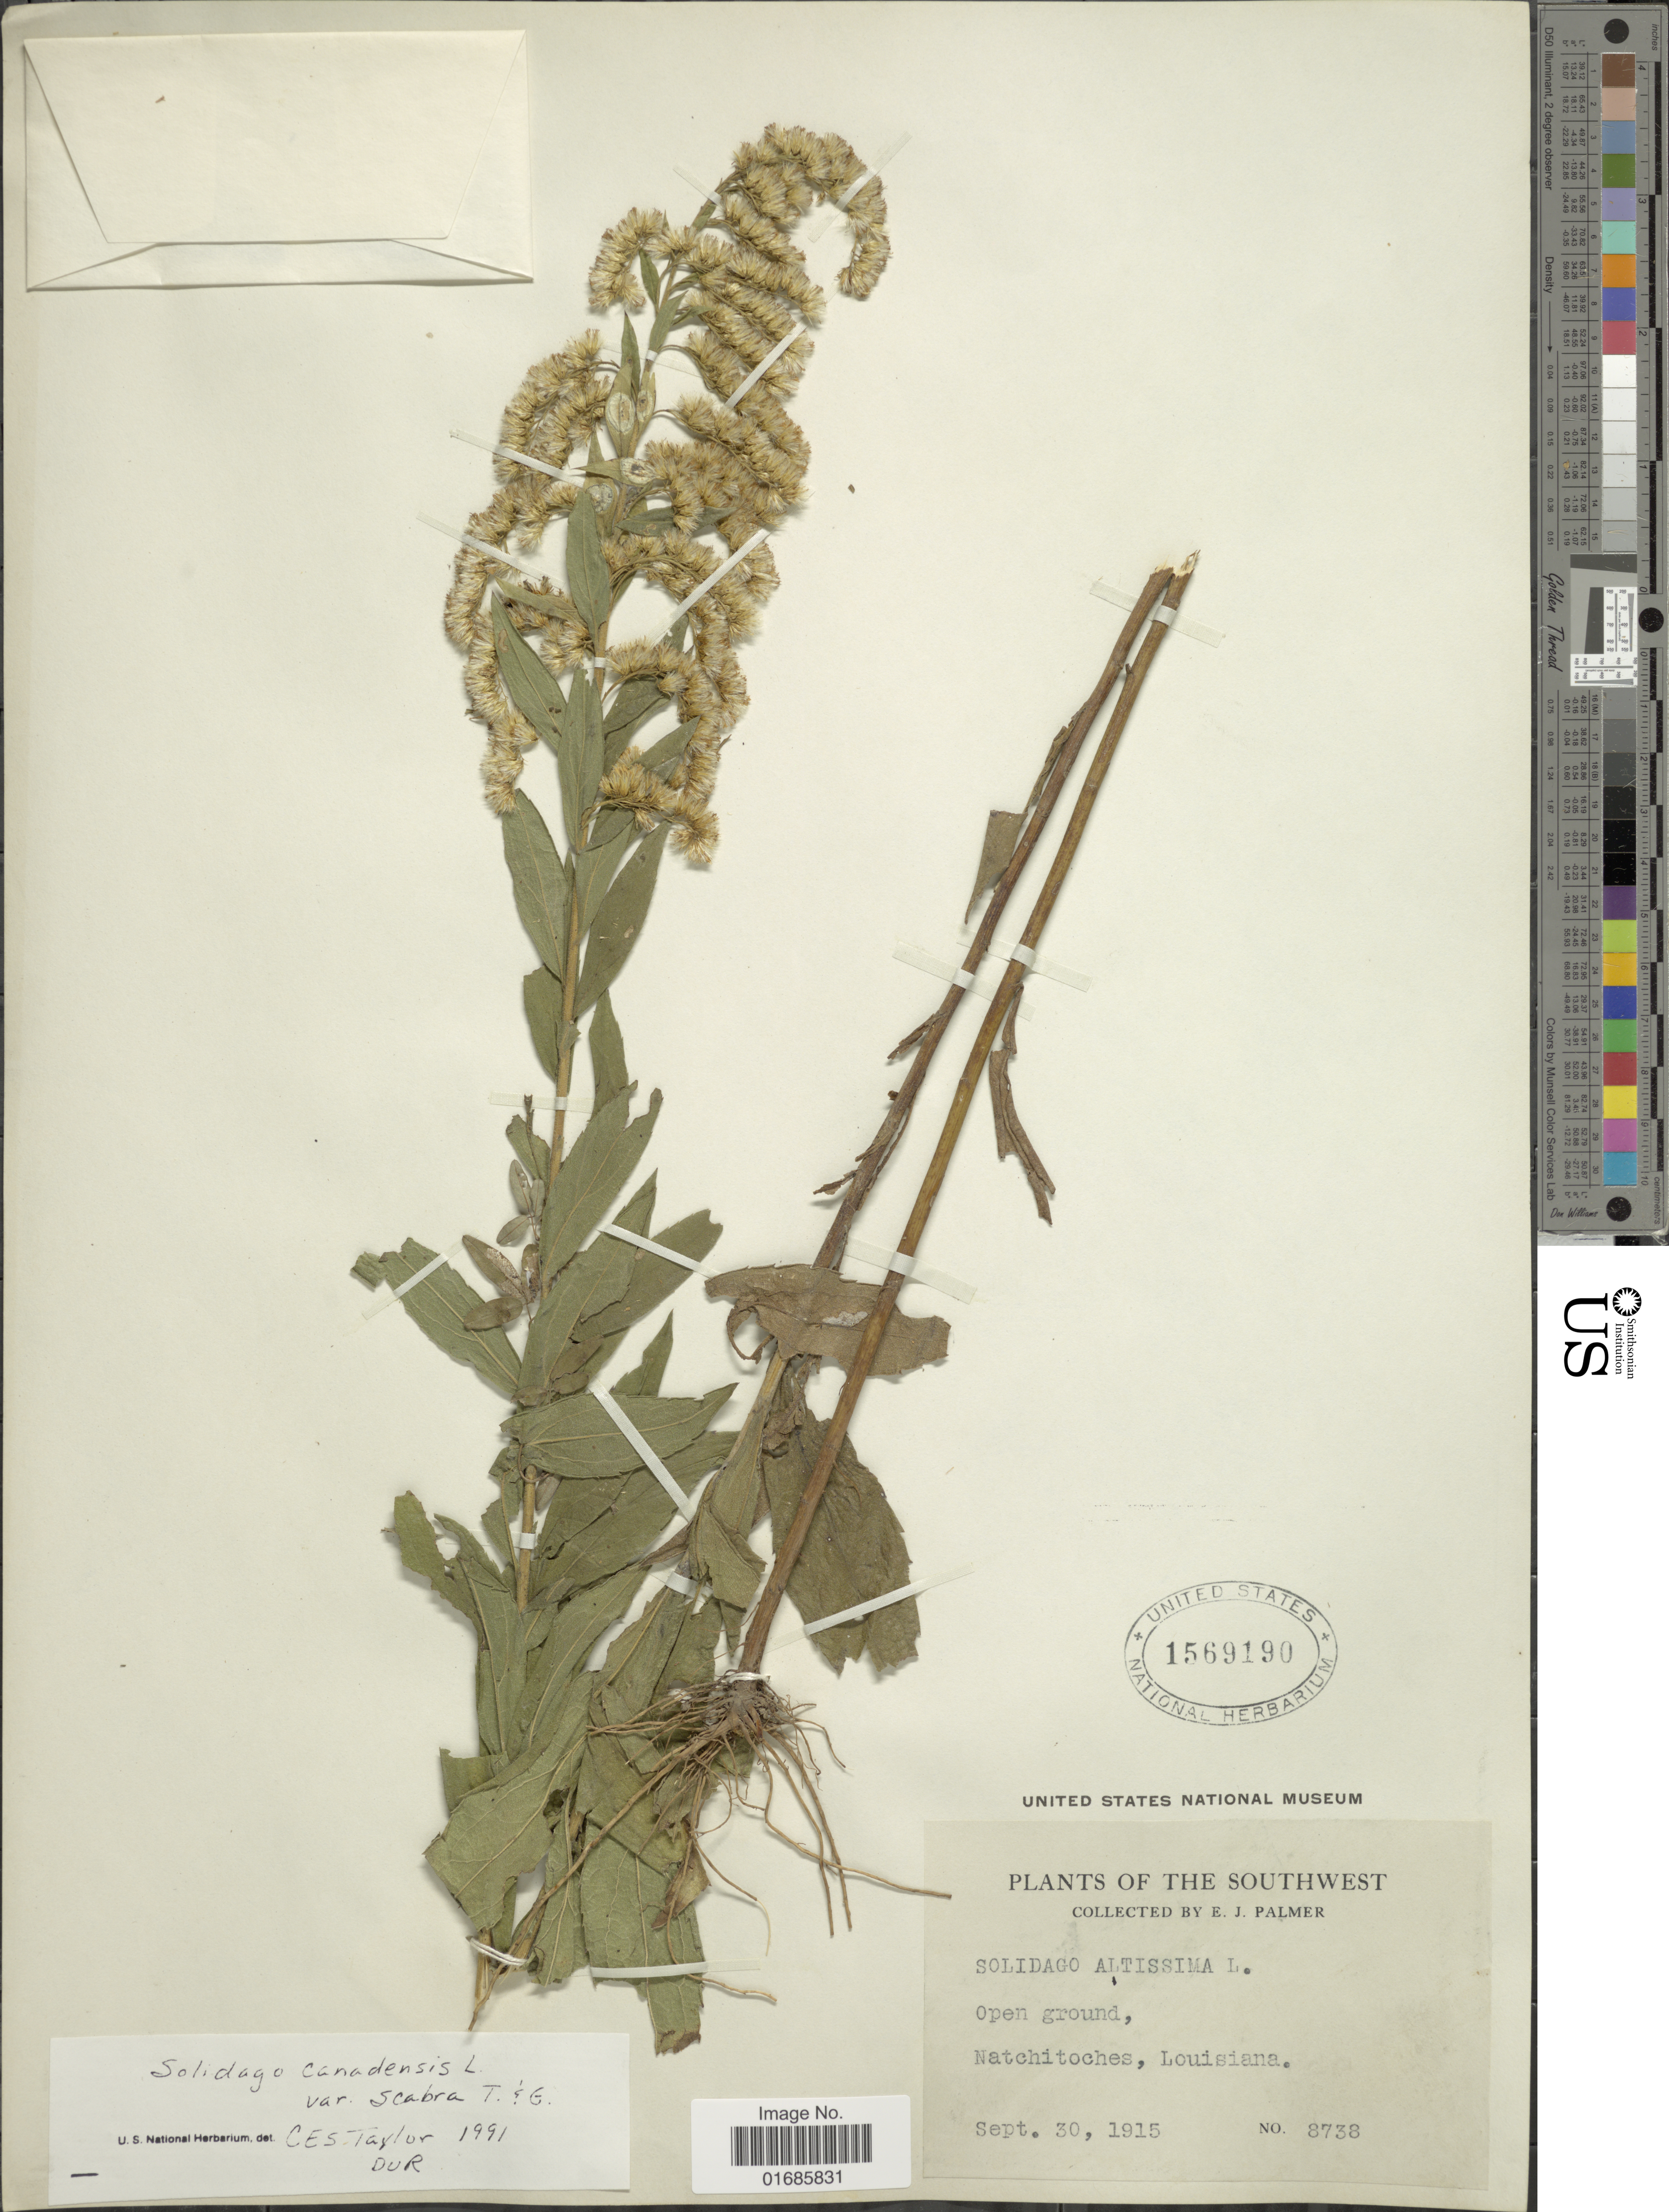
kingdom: Plantae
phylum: Tracheophyta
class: Magnoliopsida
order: Asterales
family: Asteraceae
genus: Solidago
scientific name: Solidago canadensis var. scabra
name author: (Muhl. ex Willd.) Torr. & A. Gray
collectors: E. J. Palmer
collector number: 8738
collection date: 1915-09-30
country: United States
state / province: Louisiana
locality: Southwest, Natchitoches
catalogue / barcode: US 1569190